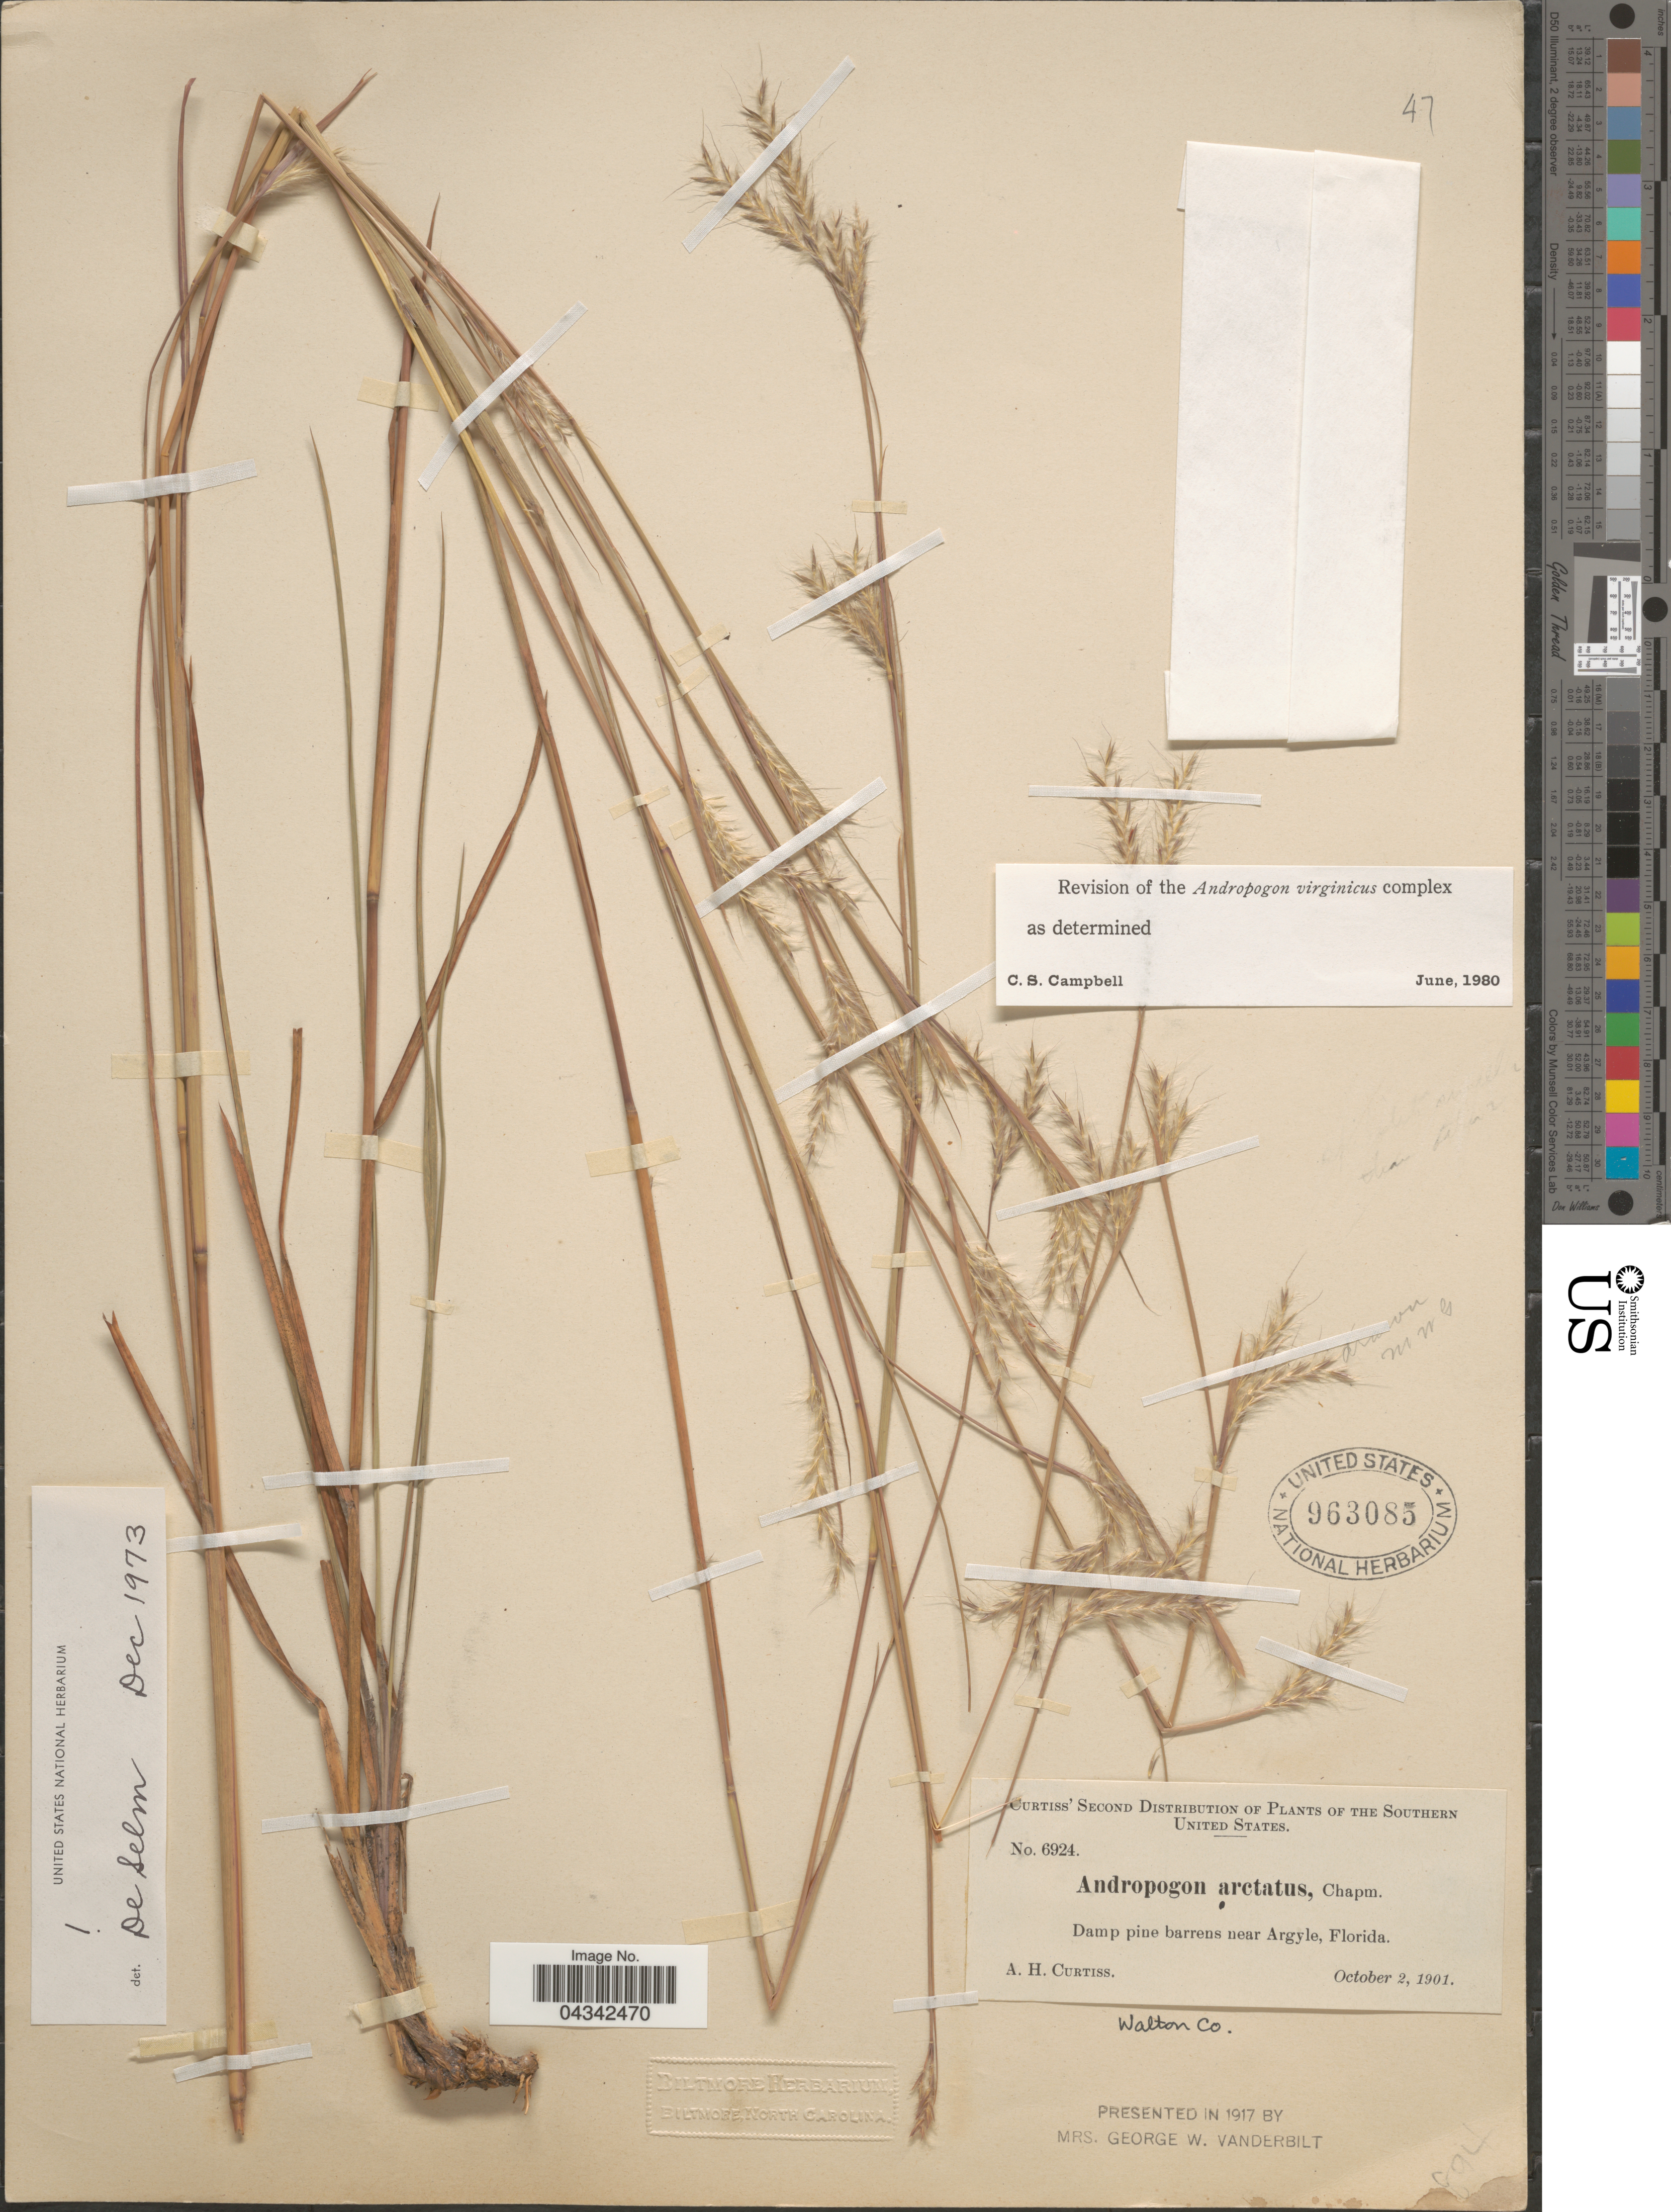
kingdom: Plantae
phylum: Tracheophyta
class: Liliopsida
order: Poales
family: Poaceae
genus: Andropogon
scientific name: Andropogon arctatus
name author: Chapm.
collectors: A. H. Curtiss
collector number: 6924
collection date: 1901-10-02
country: United States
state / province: Florida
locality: The Southern United States. Damp pine barrens near Argyle. Walton Co.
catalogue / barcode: US 963085